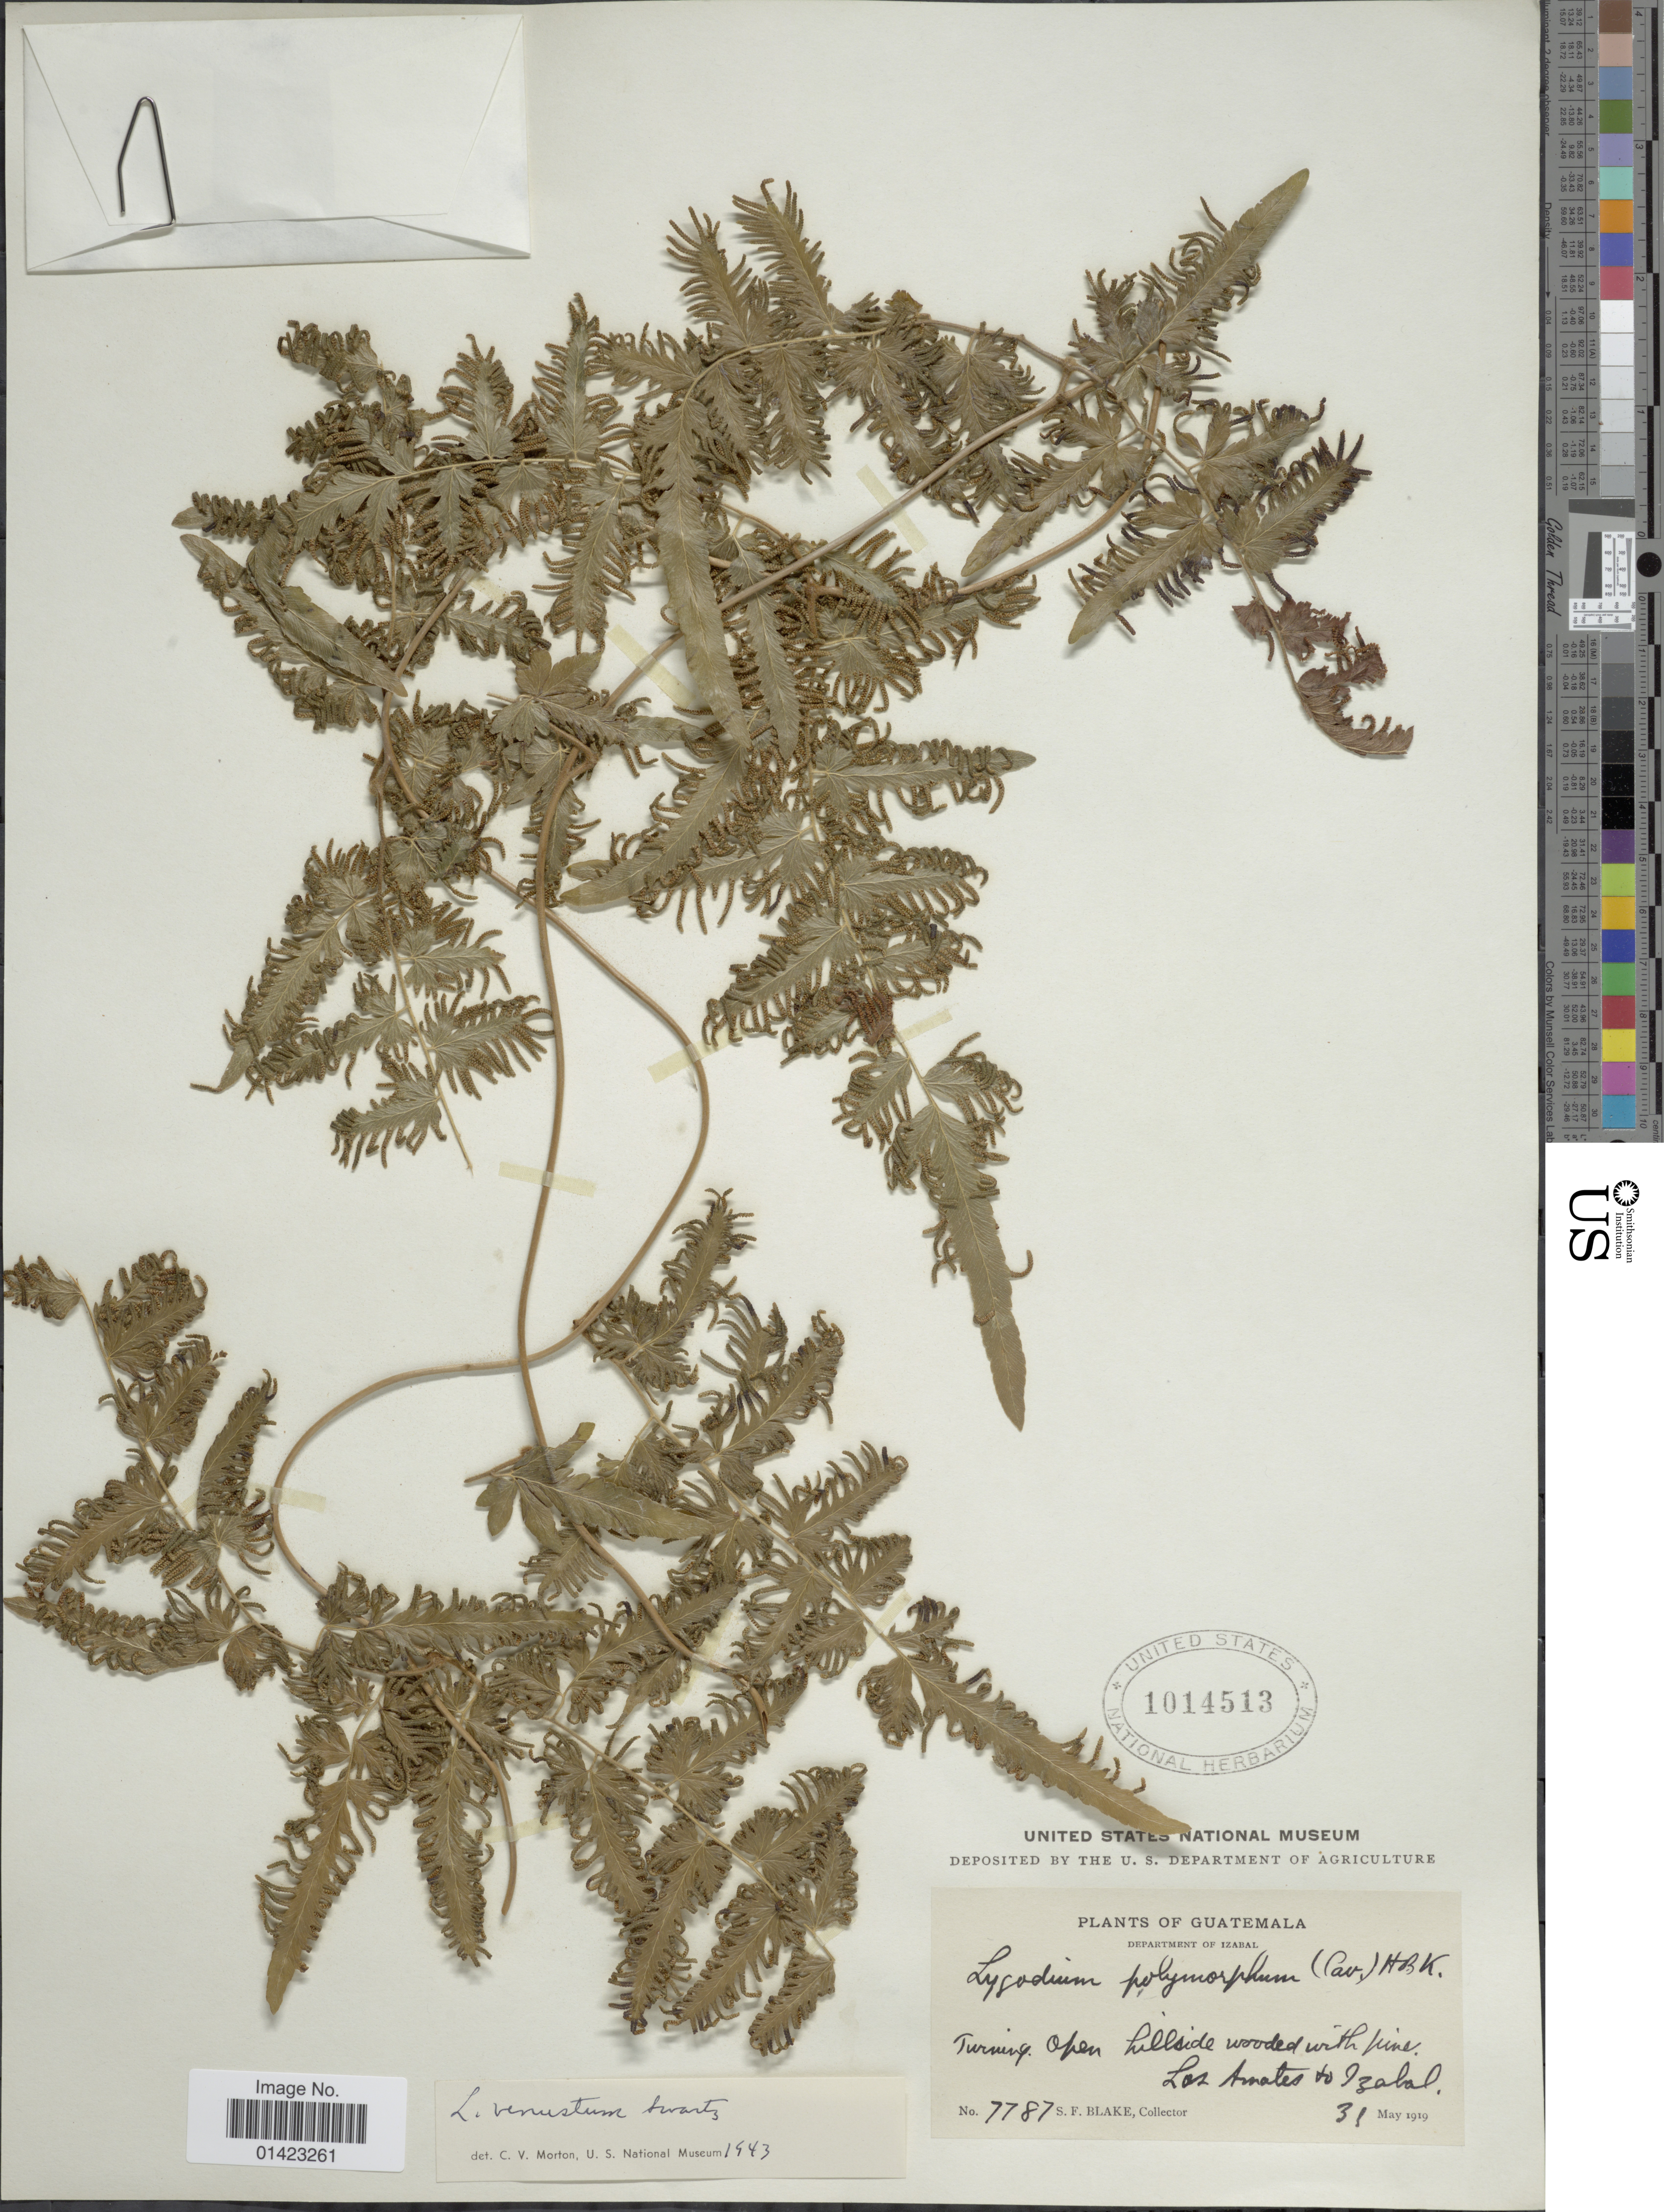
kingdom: Plantae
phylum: Tracheophyta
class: Polypodiopsida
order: Schizaeales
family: Lygodiaceae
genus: Lygodium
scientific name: Lygodium venustum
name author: Sw.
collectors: S. Blake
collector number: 7787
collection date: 1919-05-31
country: Guatemala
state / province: Izabal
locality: Department of Izabal, Los Amates to Izabal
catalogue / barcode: US 1014513